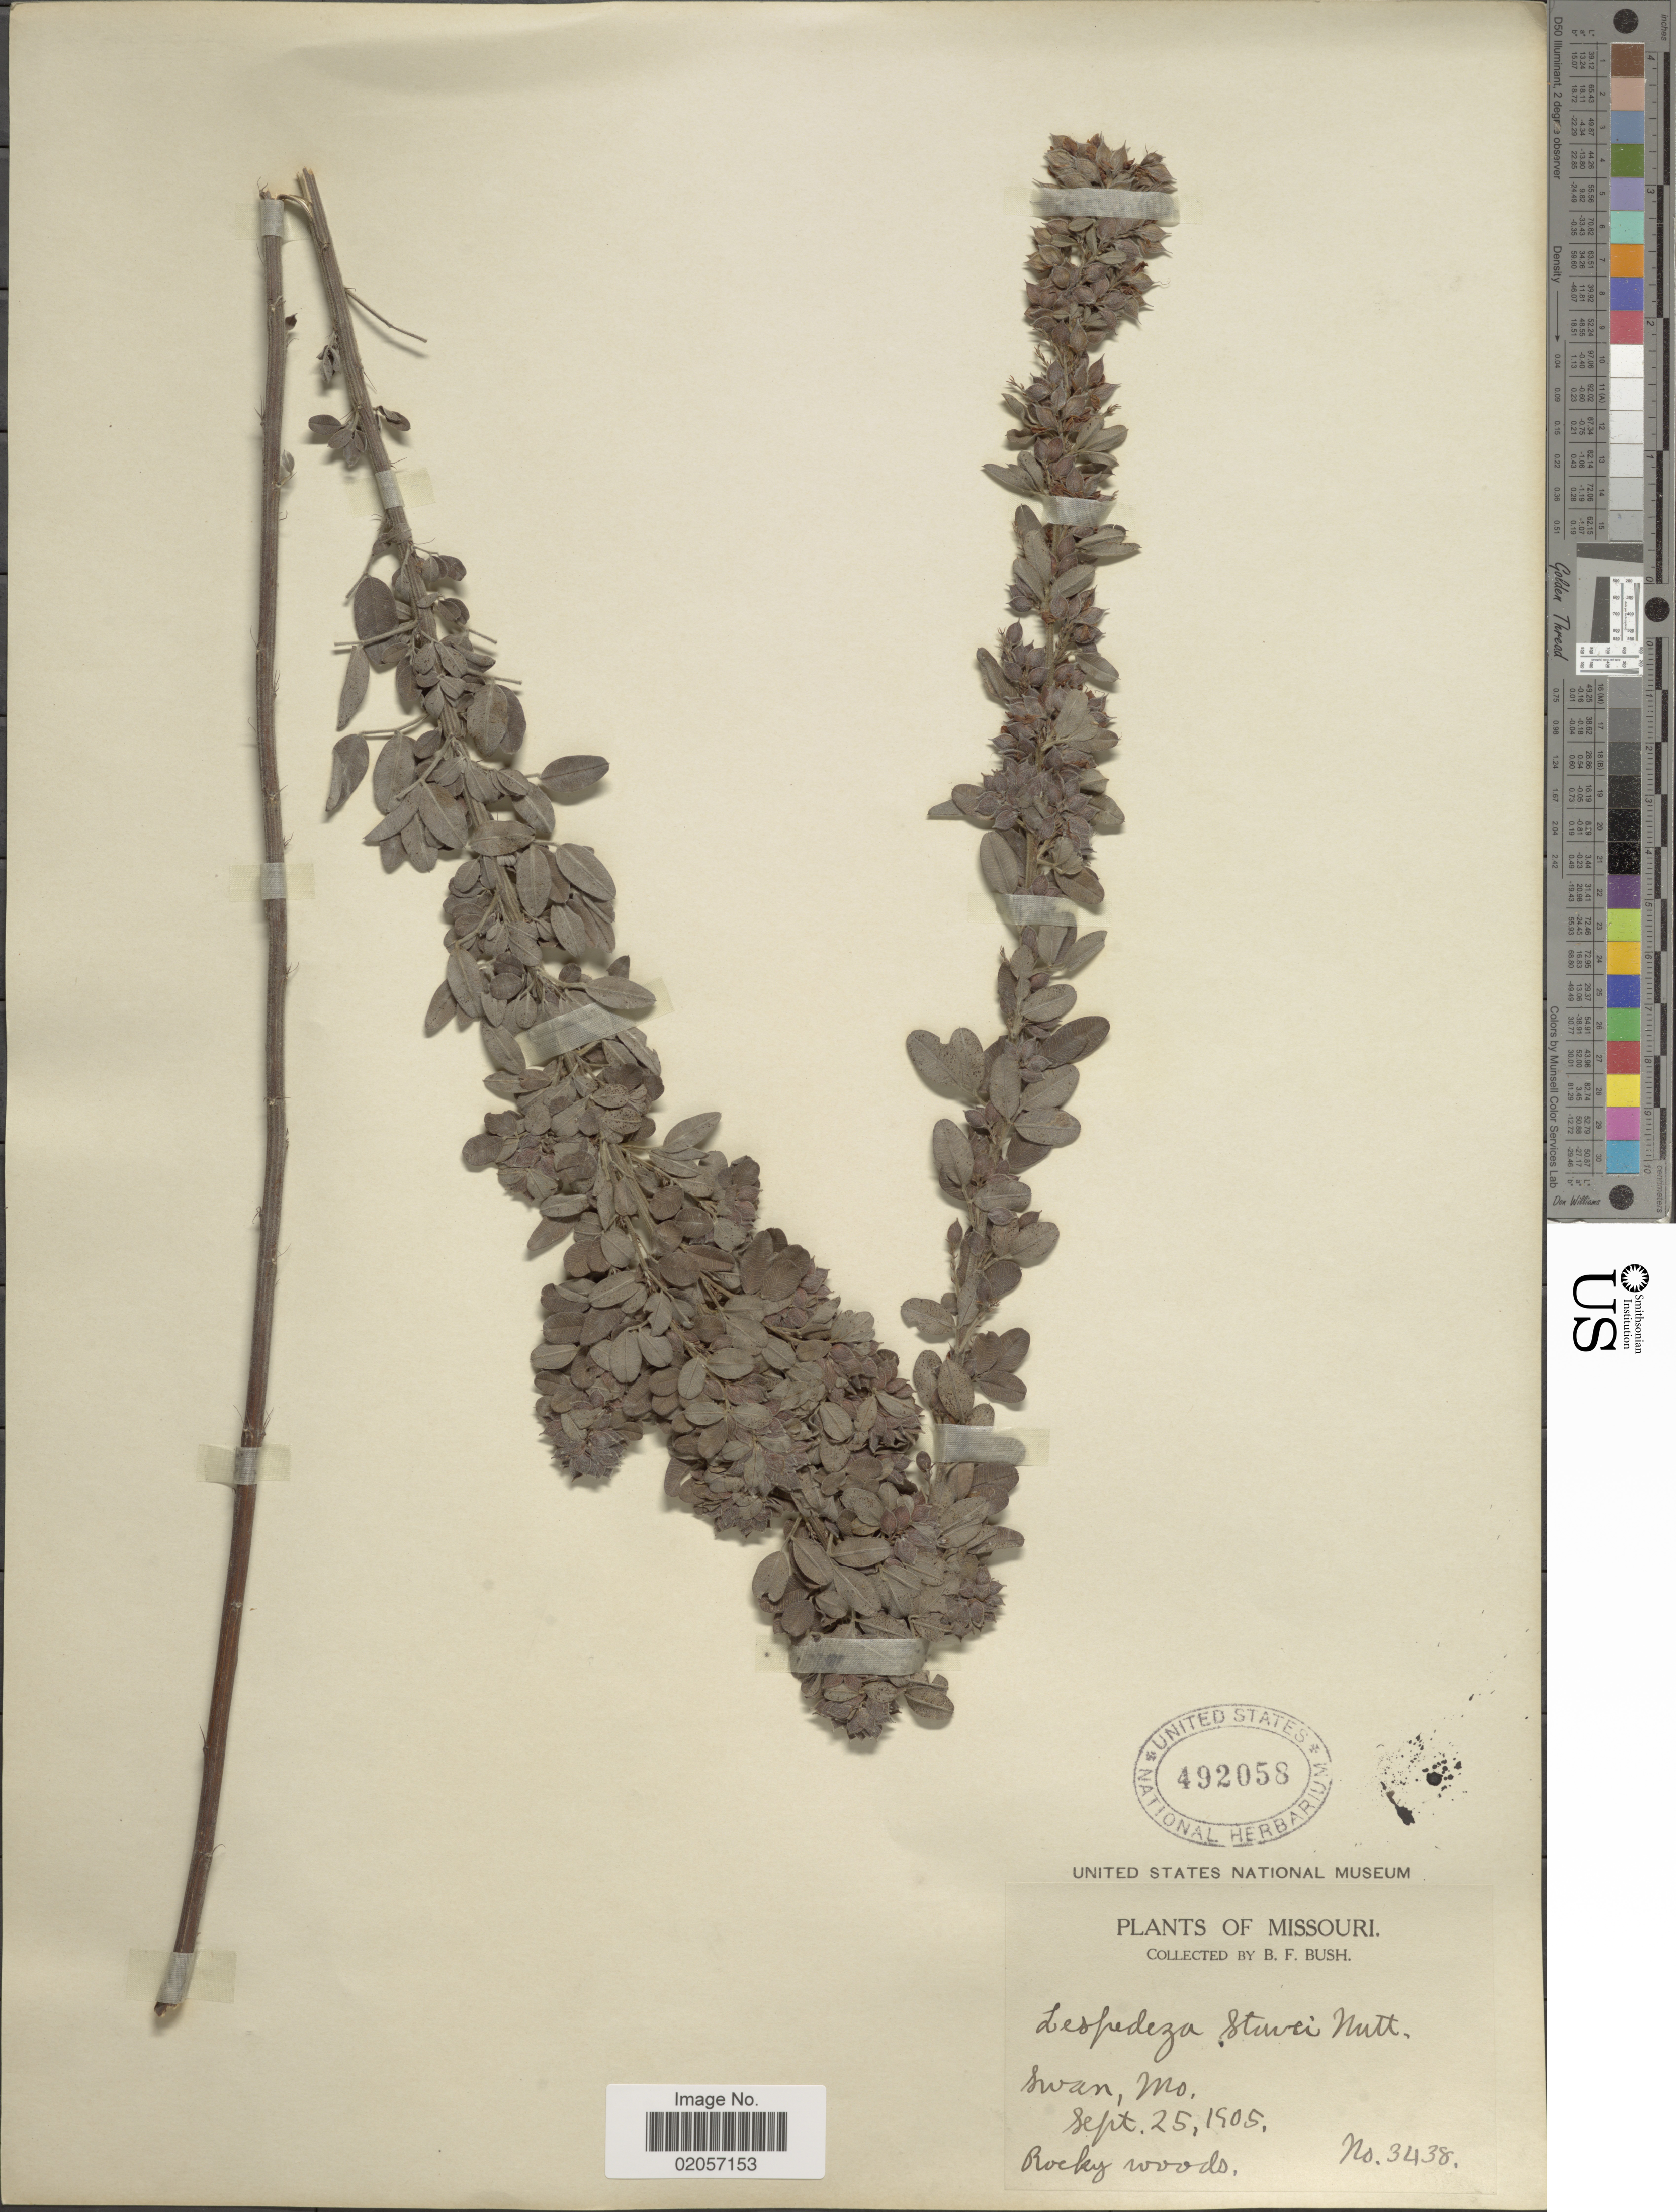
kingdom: Plantae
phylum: Tracheophyta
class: Magnoliopsida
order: Fabales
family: Fabaceae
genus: Lespedeza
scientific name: Lespedeza stuevei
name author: Nutt.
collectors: B. F. Bush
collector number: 3438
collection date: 1905-09-25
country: United States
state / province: Missouri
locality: Swan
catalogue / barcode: US 492058